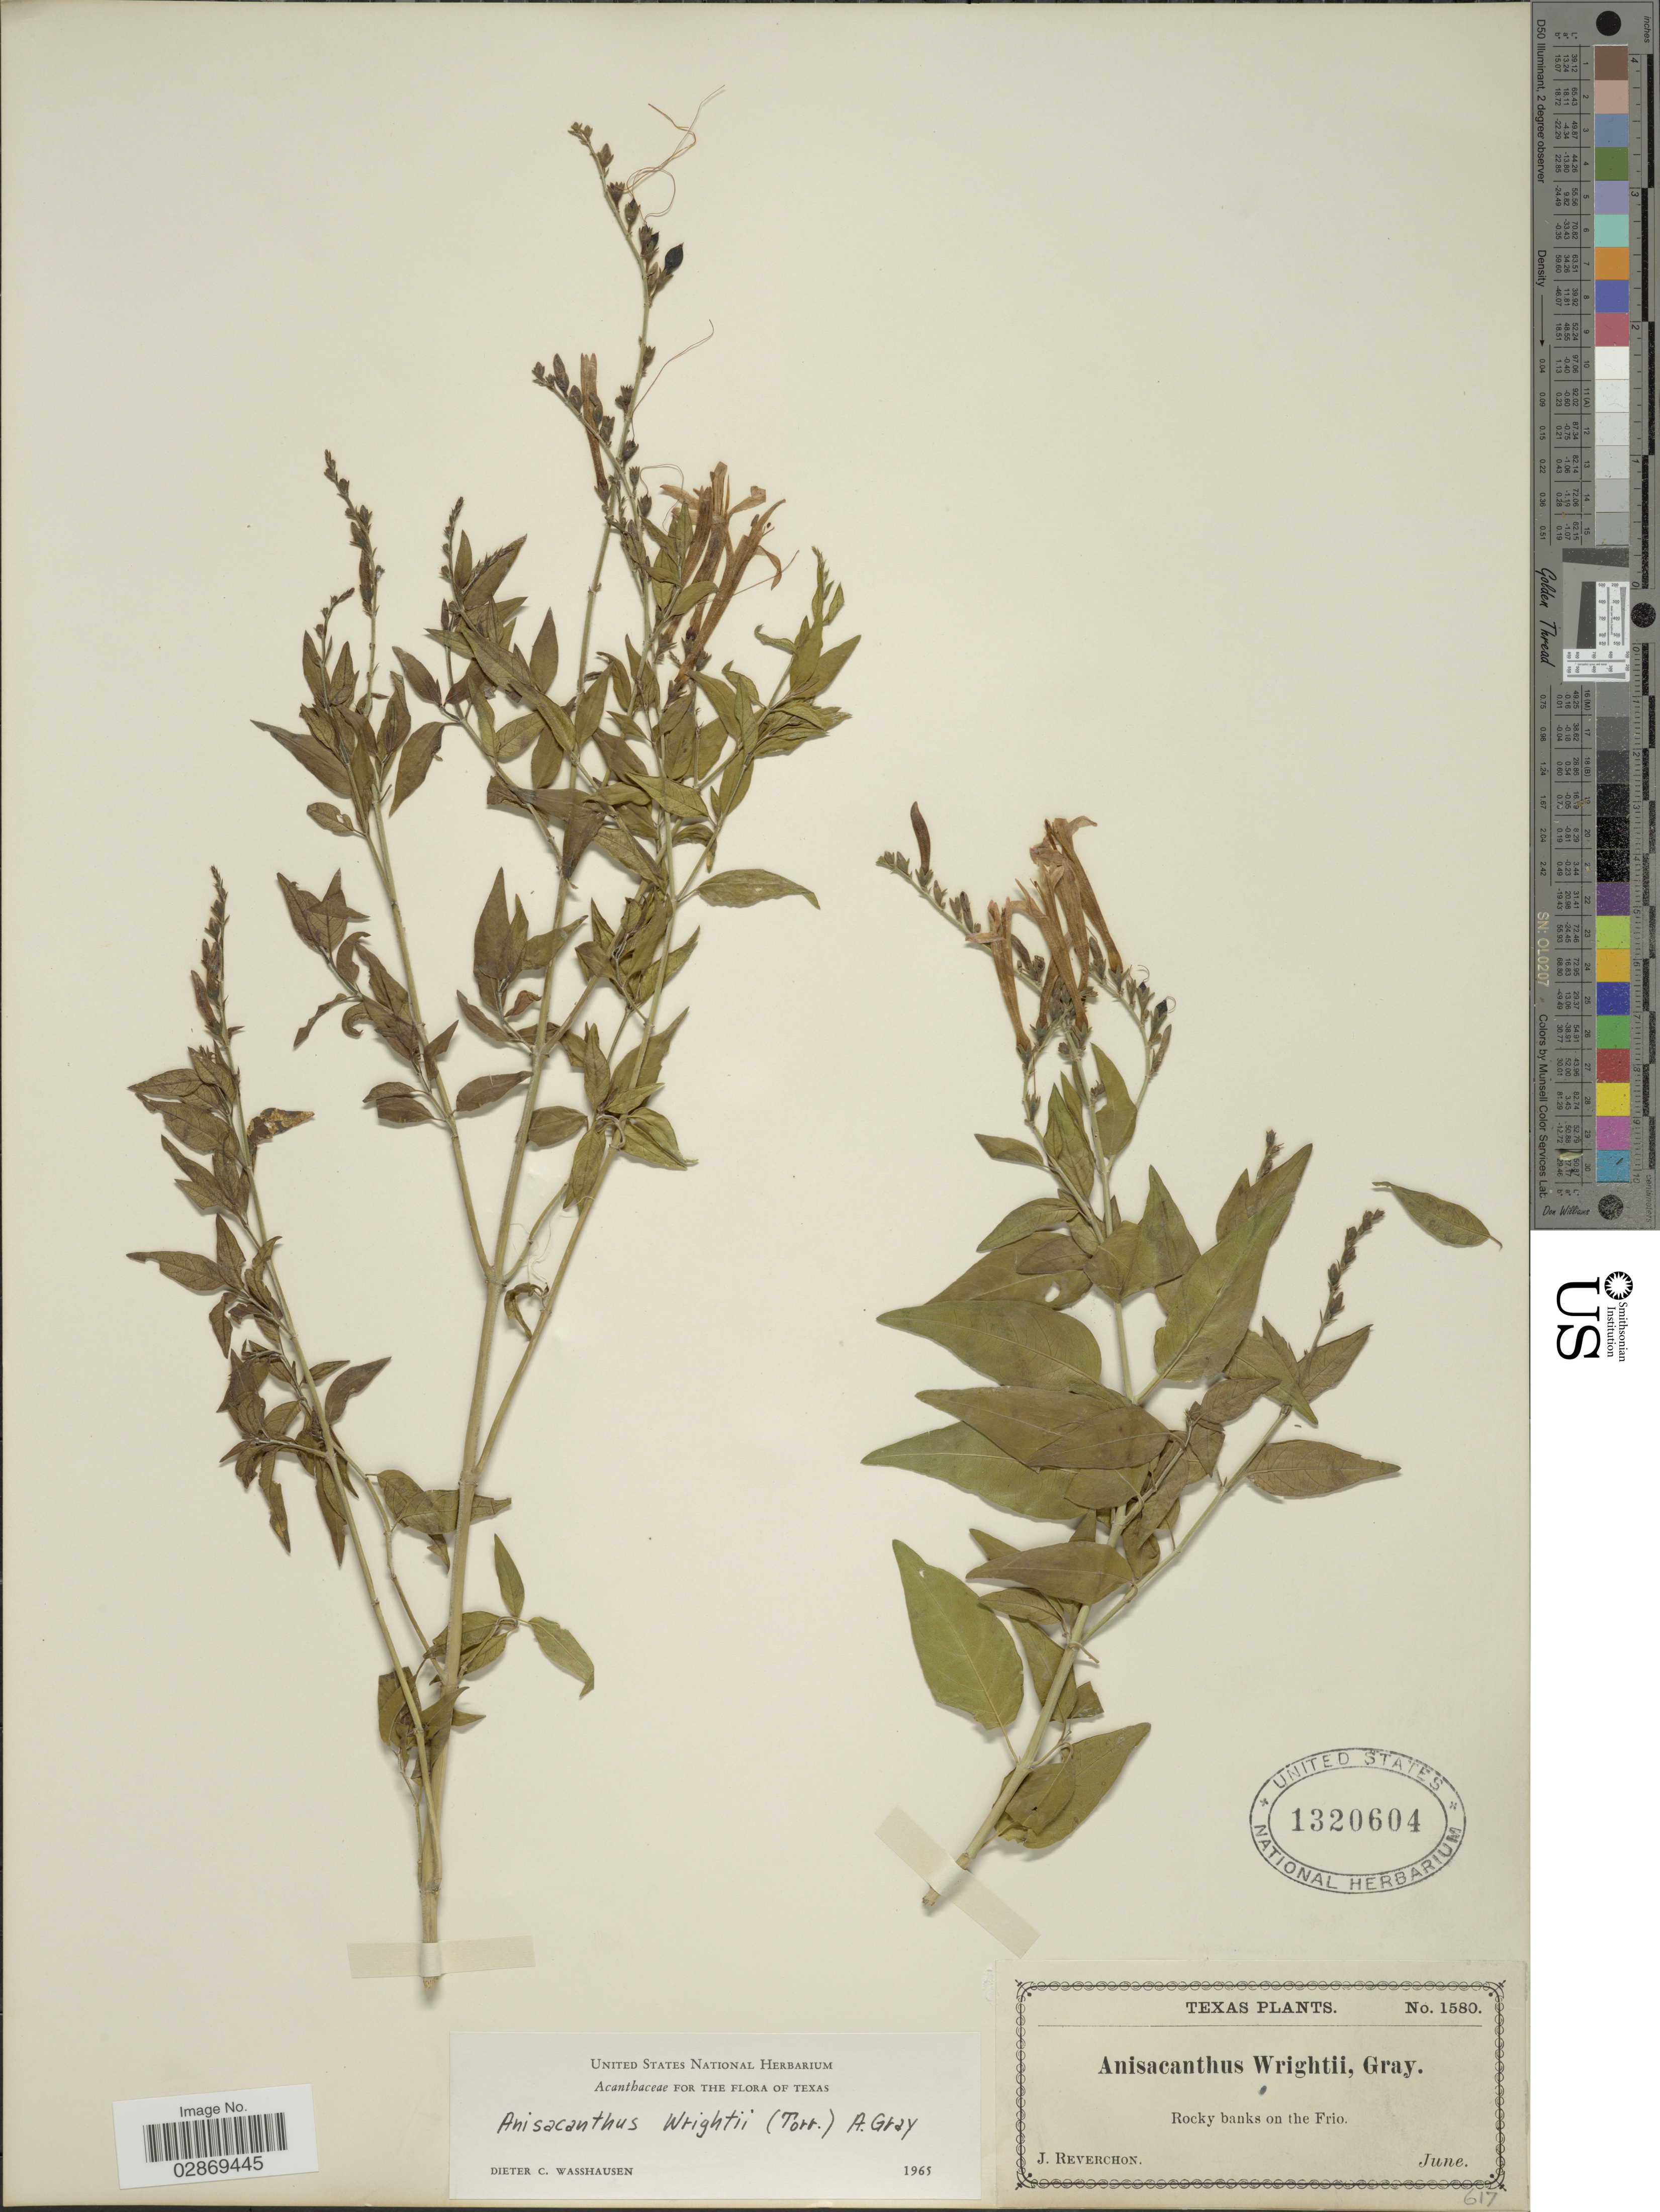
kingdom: Plantae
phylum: Tracheophyta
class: Magnoliopsida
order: Lamiales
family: Acanthaceae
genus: Anisacanthus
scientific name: Anisacanthus quadrifidus var. wrightii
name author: (Torr.) Henrickson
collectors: J. Reverchon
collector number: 1580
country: United States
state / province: Texas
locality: Rocky banks on the Frio.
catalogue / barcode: US 1320604